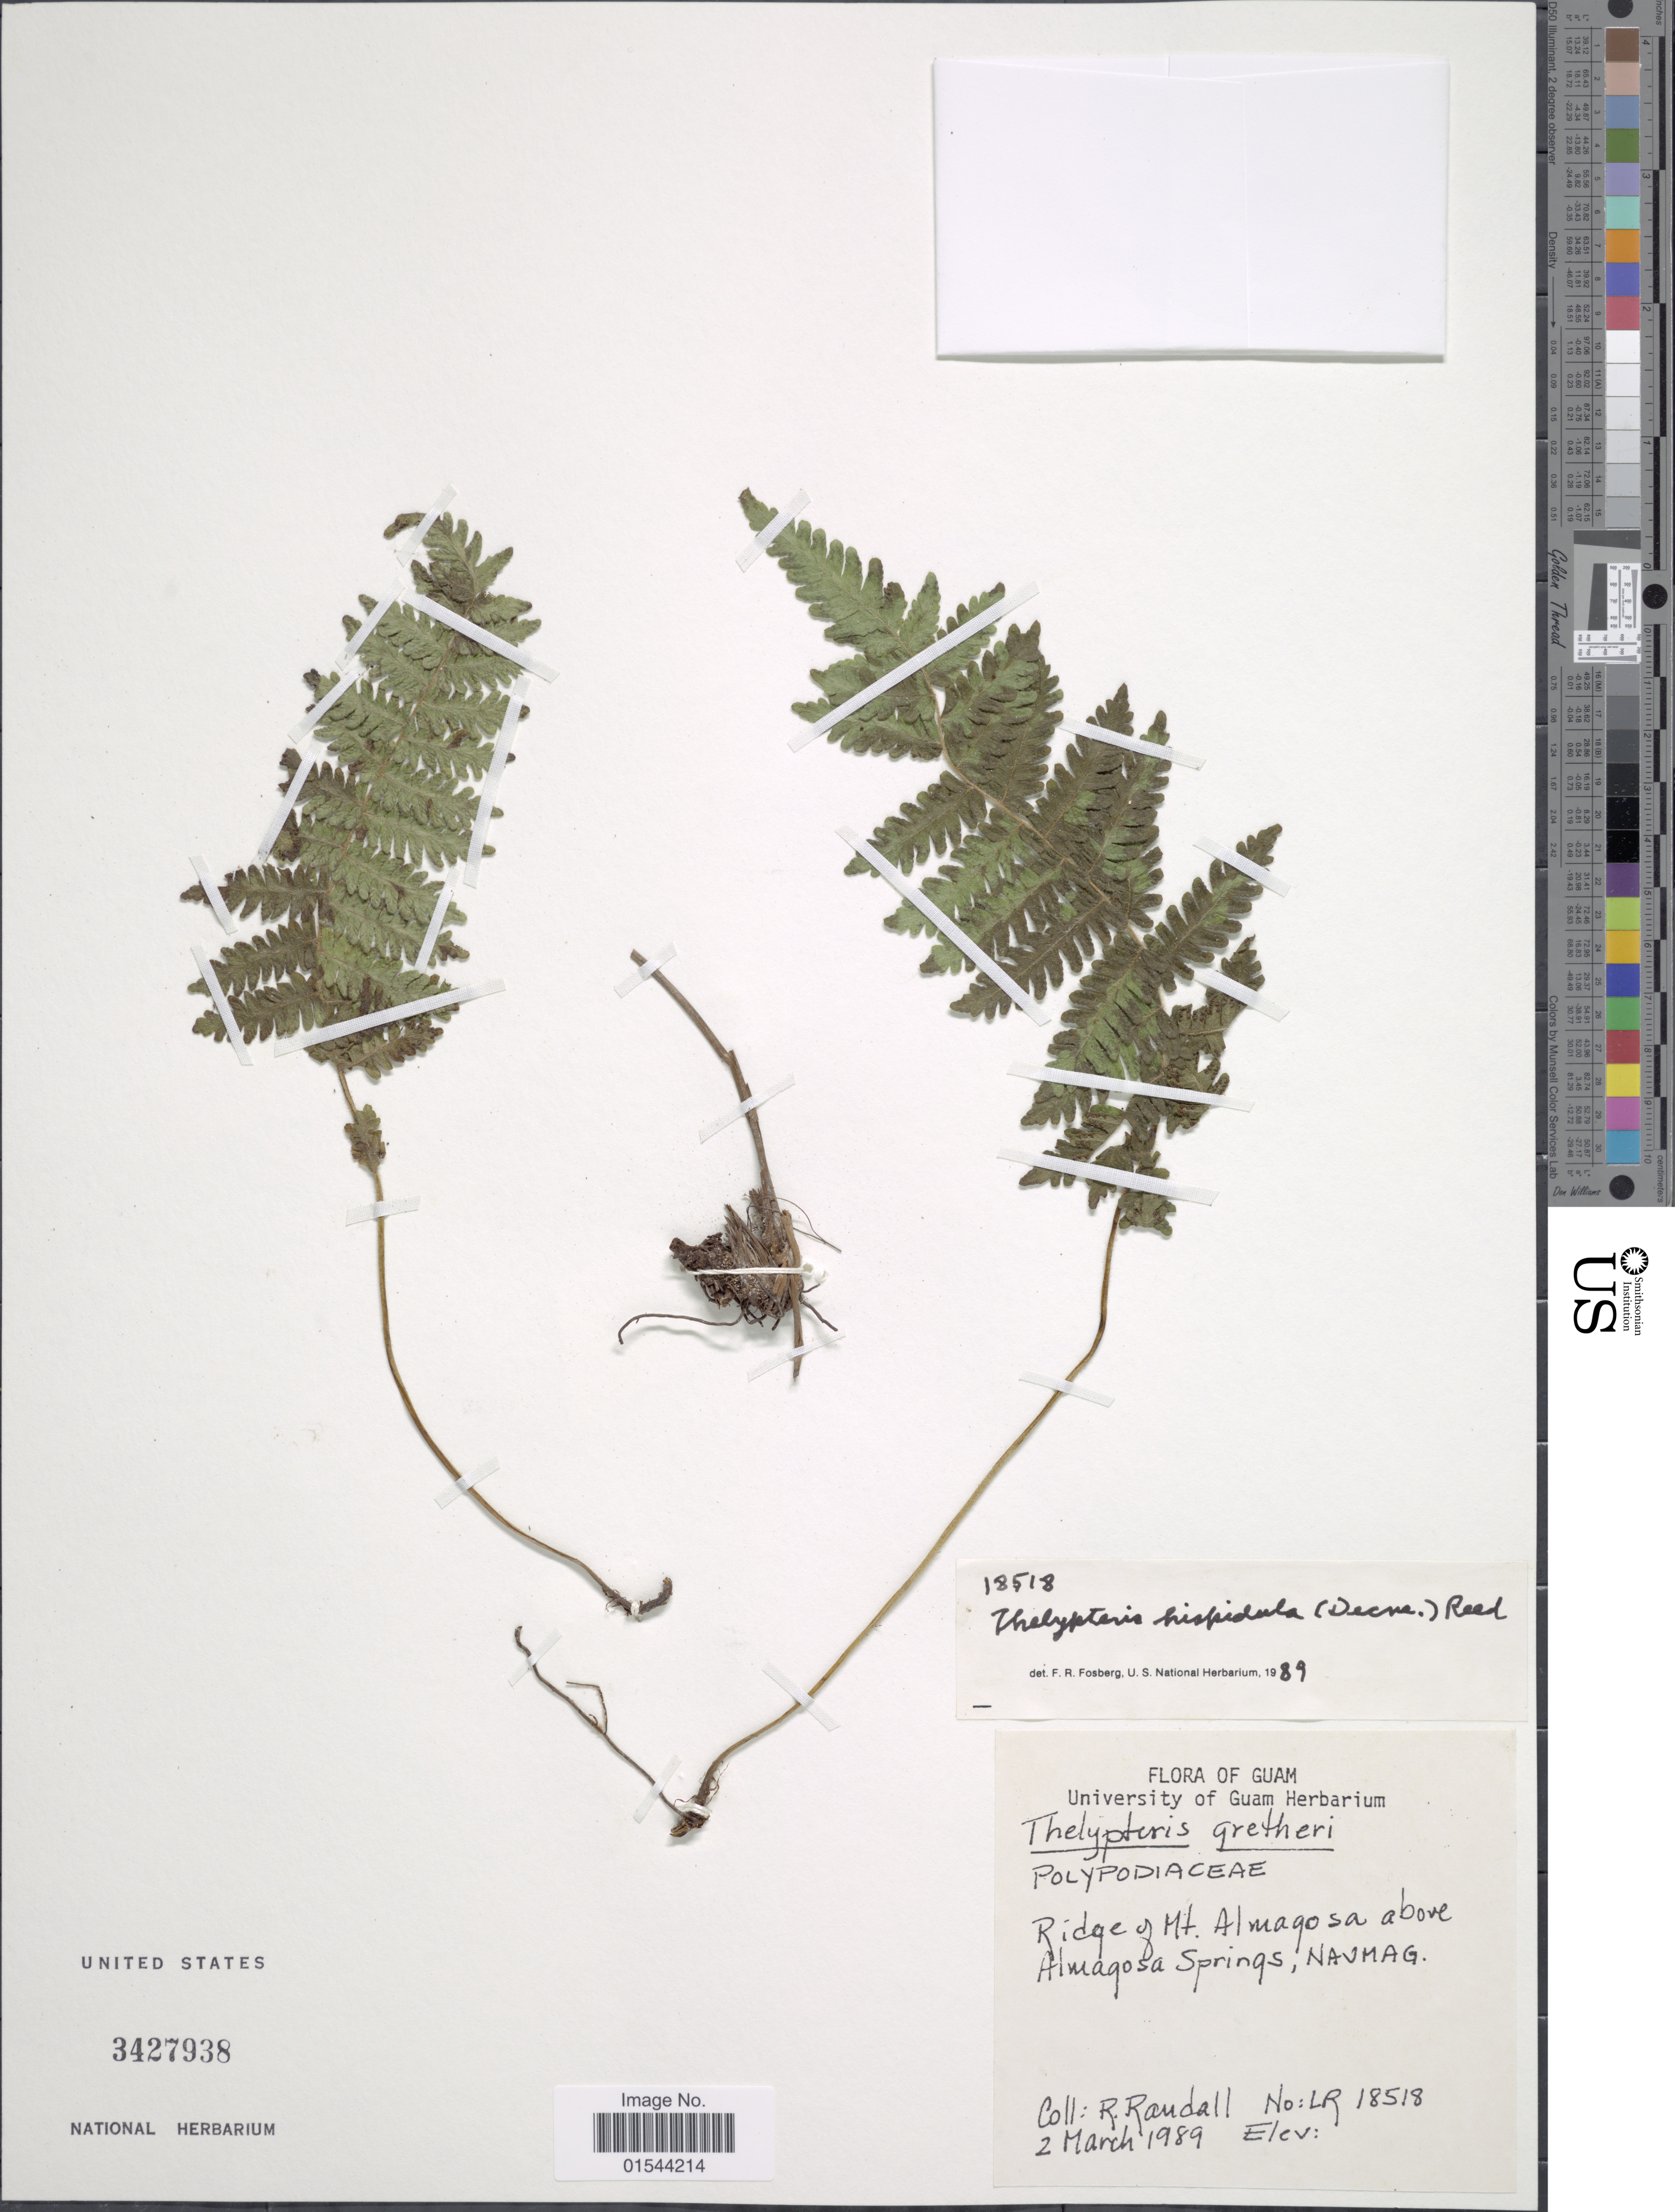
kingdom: Plantae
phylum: Tracheophyta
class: Polypodiopsida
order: Polypodiales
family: Thelypteridaceae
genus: Christella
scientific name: Christella hispidula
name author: (Decne.) Holttum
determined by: Wagner, W. L., (BOT), Smithsonian Institution - National Museum of Natural History (UNITED STATES)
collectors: R. Randall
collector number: LR 18518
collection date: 1989-03-02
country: Guam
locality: Ridge of Mt Almagosa above Almago Springs, Navmag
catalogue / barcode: US 3427938